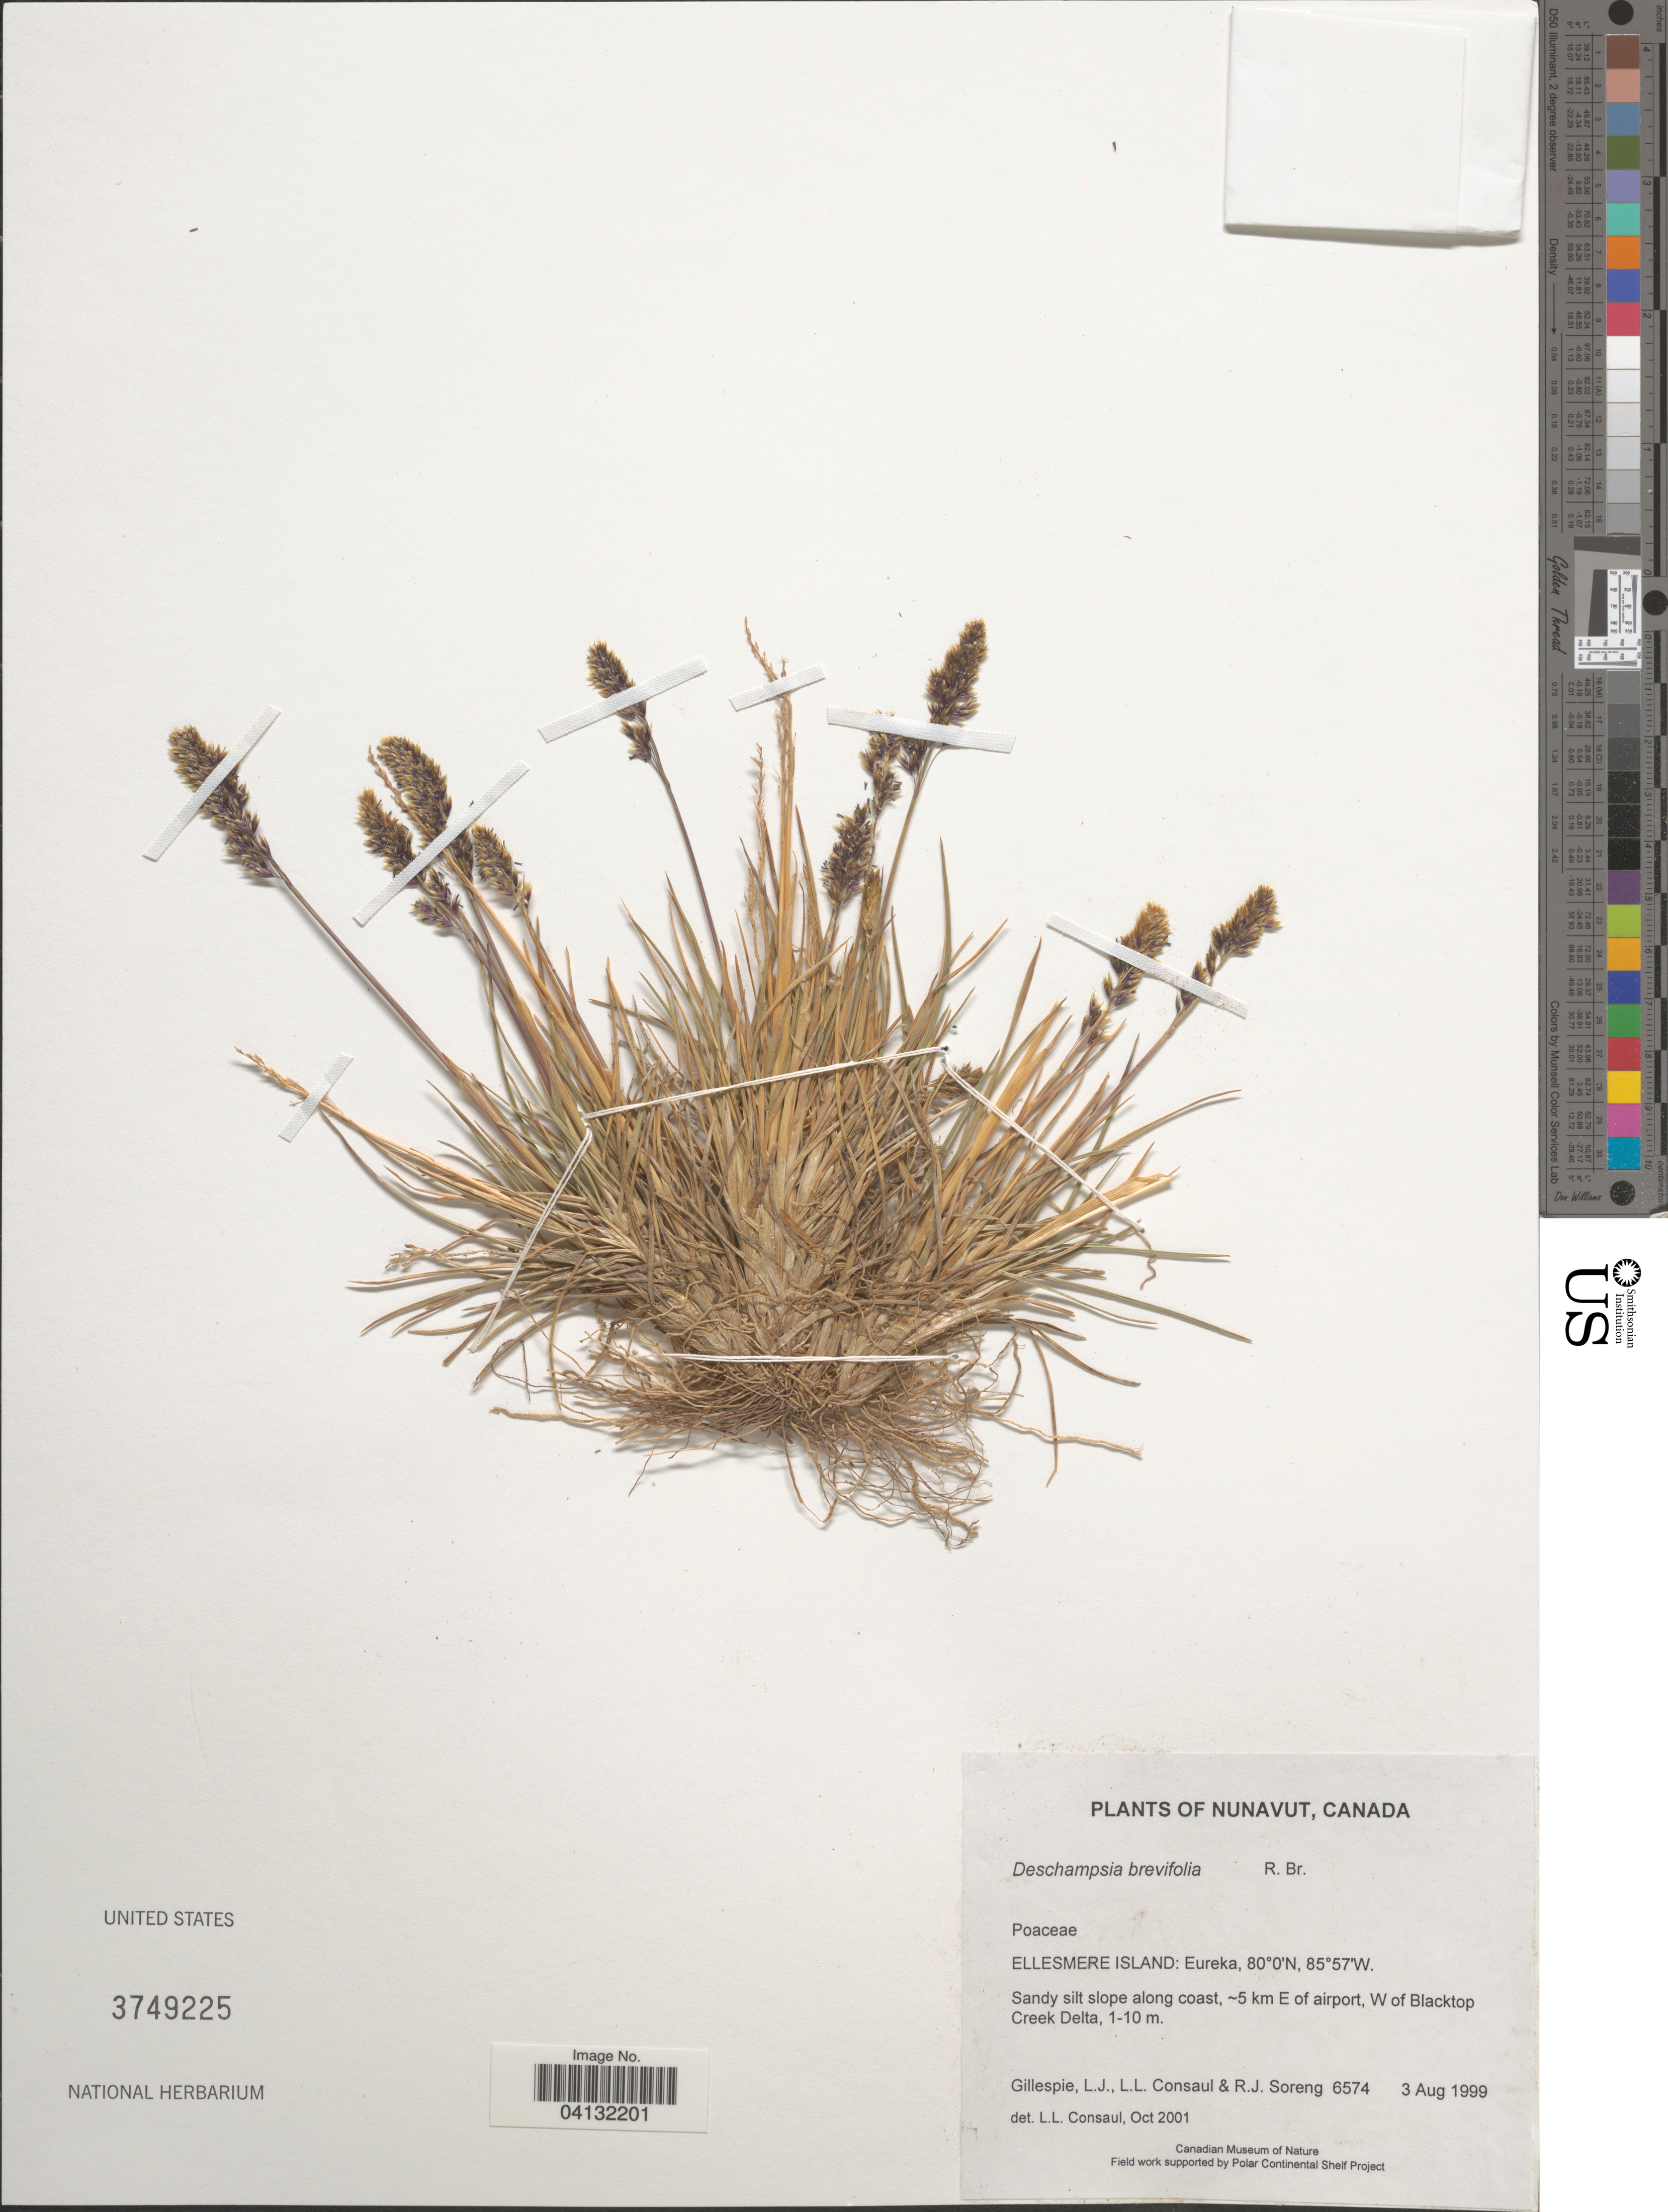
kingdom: Plantae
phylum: Tracheophyta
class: Liliopsida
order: Poales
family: Poaceae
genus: Deschampsia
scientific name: Deschampsia brevifolia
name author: R. Br. in Parry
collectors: L. Gillespie, L. Consaul & R. J. Soreng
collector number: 6574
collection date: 1999-08-03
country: Canada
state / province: Nunavut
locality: Ellesmere Island: Eureka. :5 km E of airport, W of Blacktop Creek Delta.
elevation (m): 1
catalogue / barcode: US 3749225